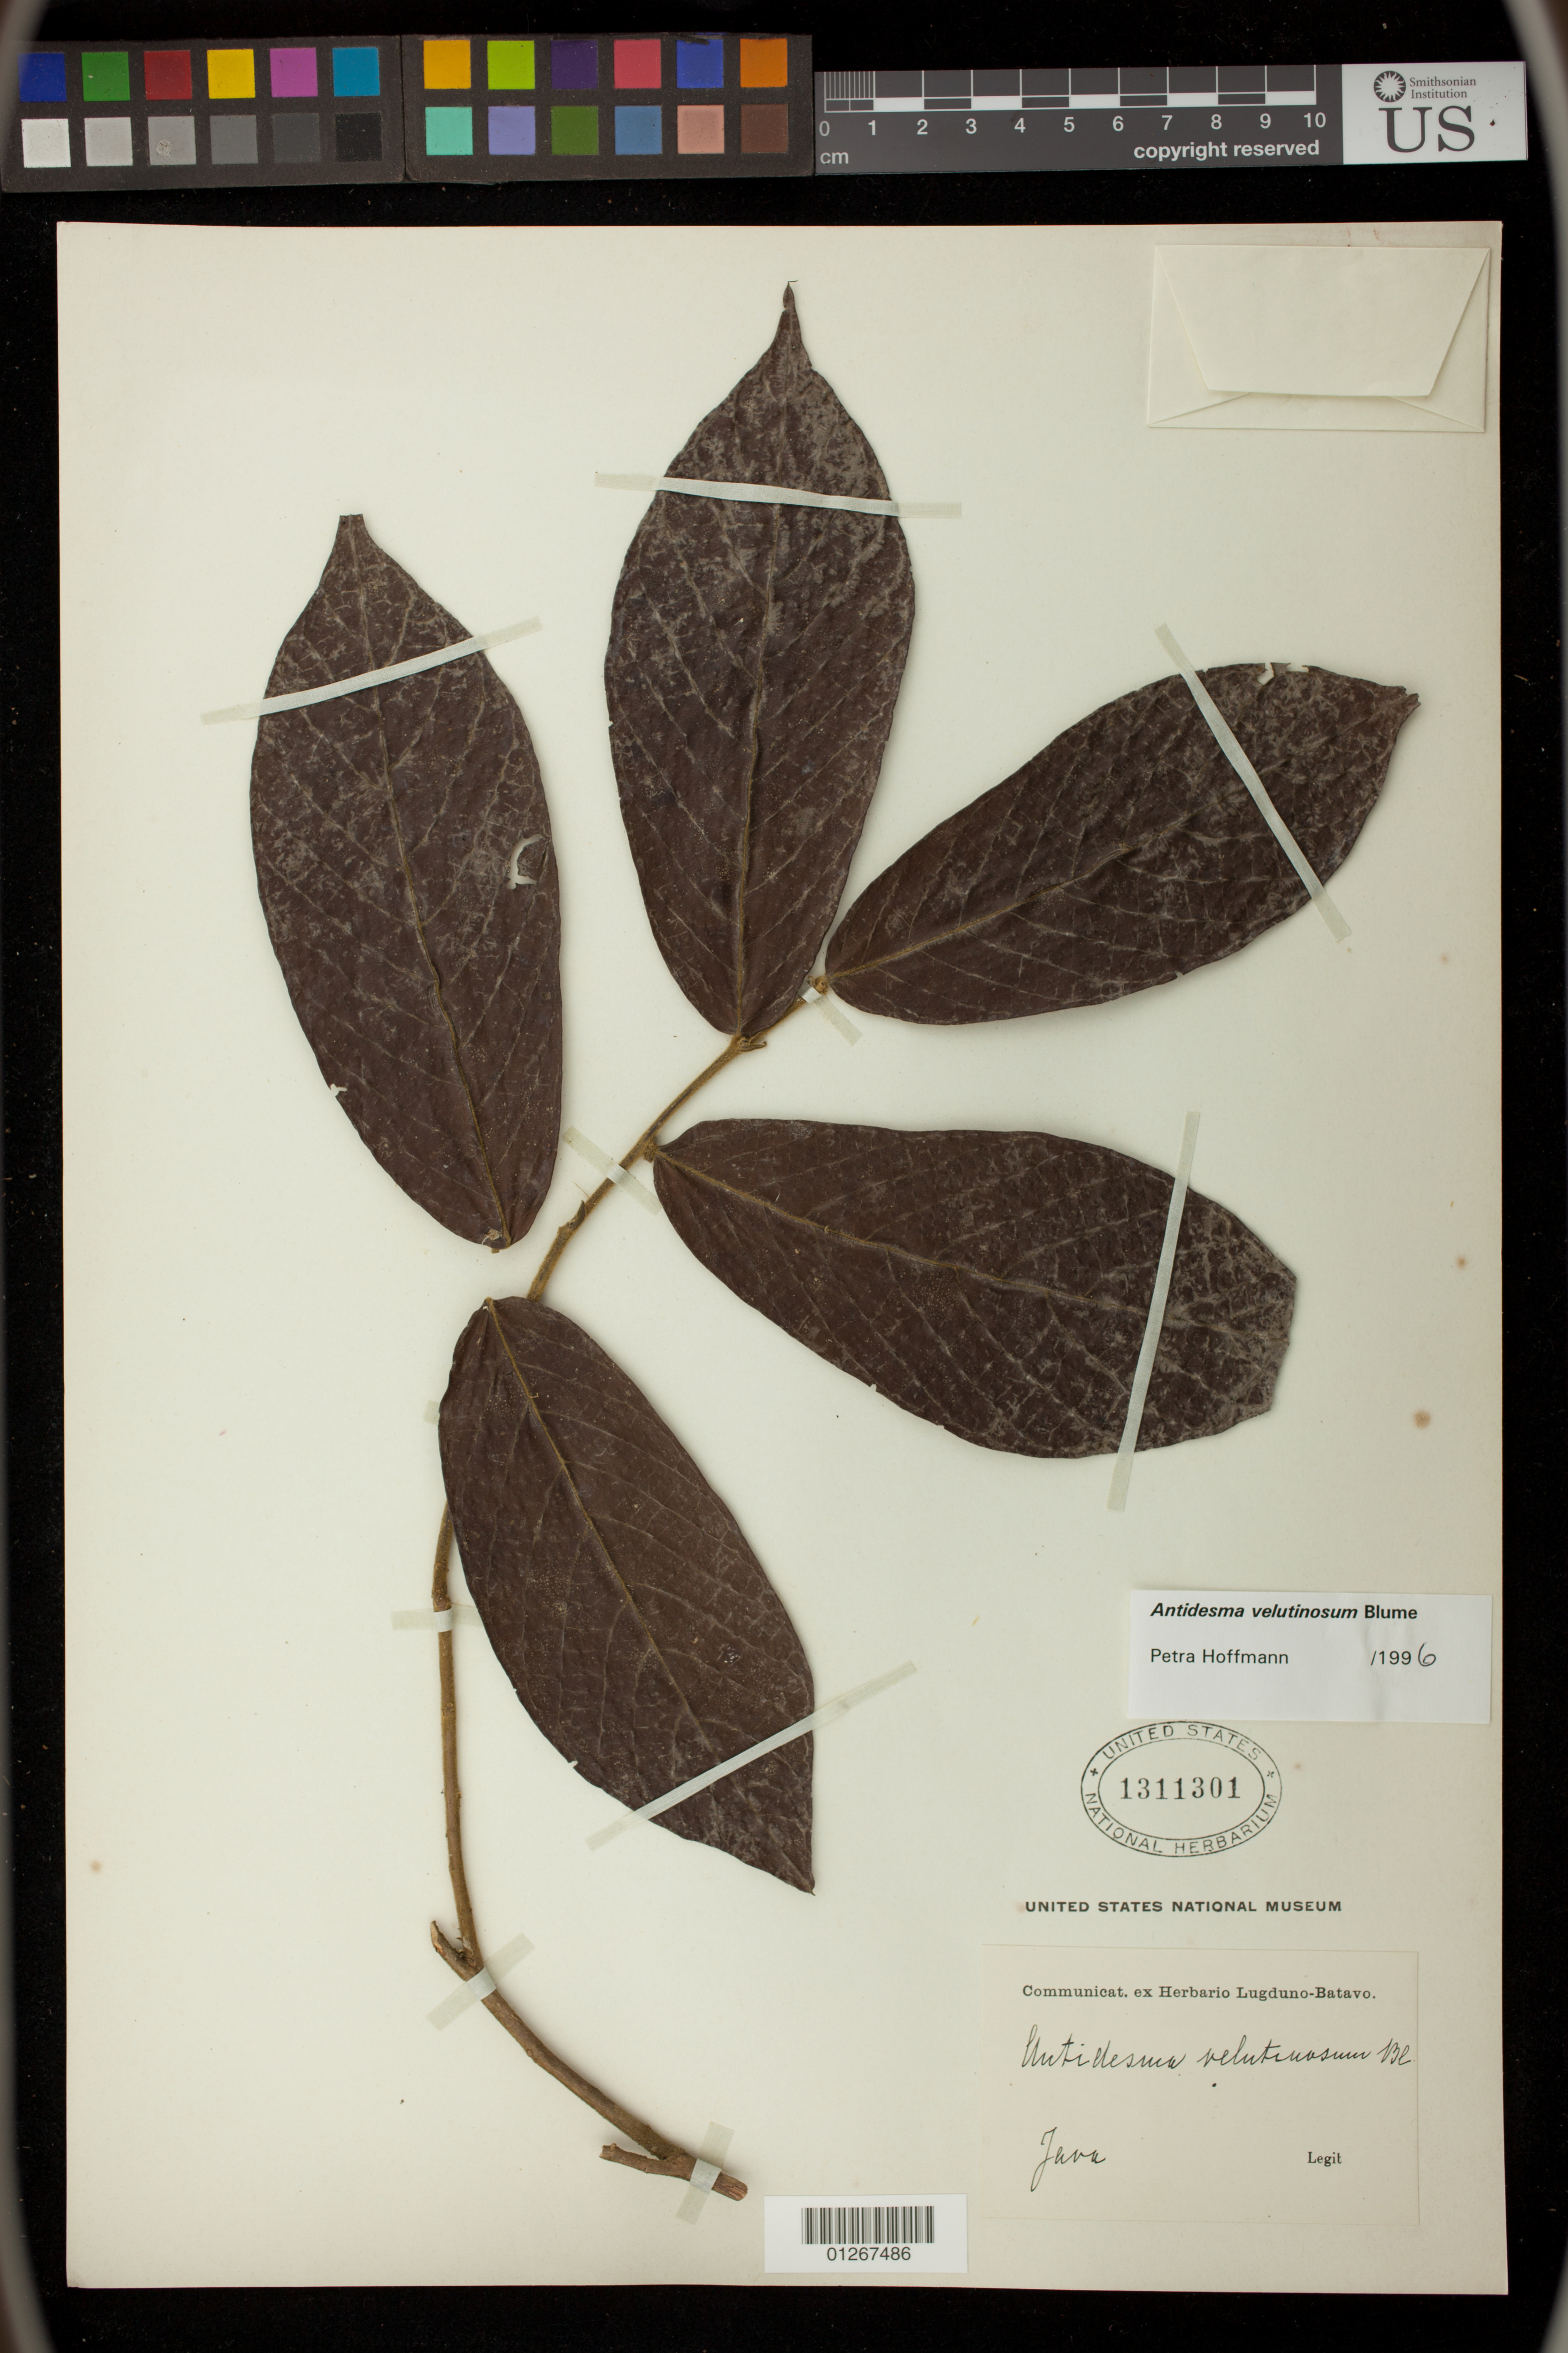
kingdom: Plantae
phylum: Tracheophyta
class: Magnoliopsida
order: Malpighiales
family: Phyllanthaceae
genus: Antidesma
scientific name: Antidesma velutinosum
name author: Miq.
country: Indonesia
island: Java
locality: Java.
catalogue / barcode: US 1311301